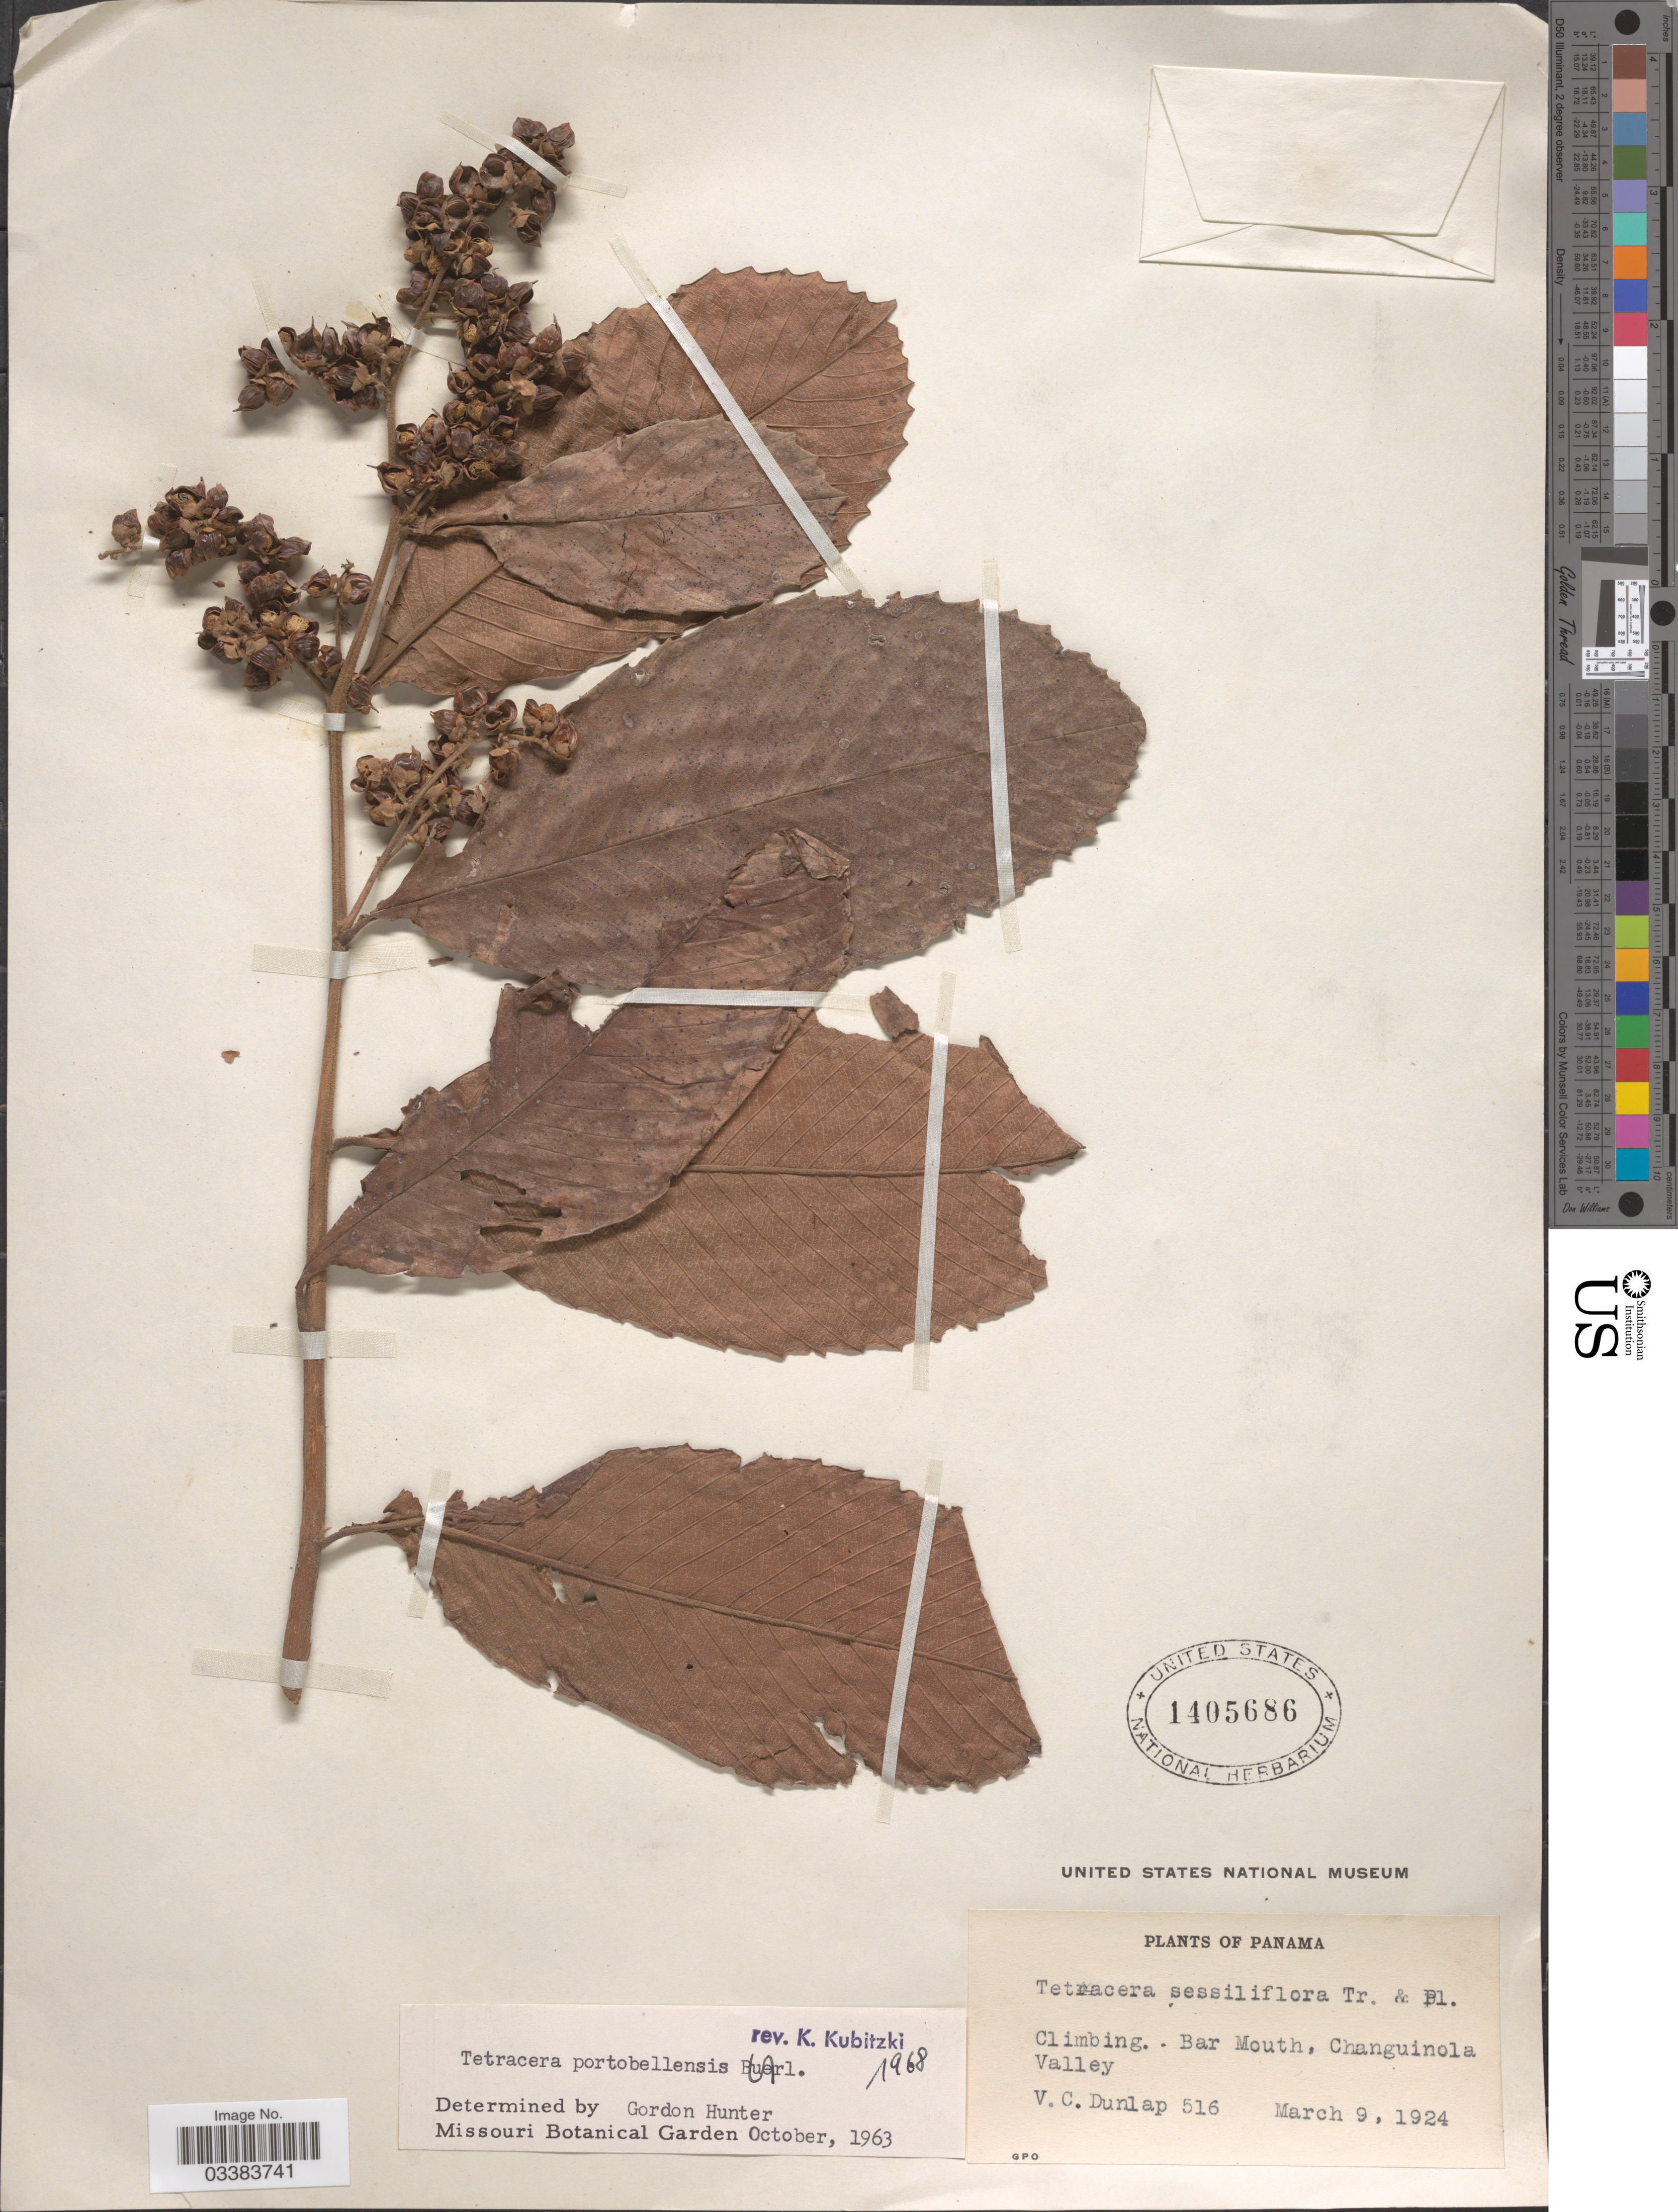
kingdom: Plantae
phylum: Tracheophyta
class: Magnoliopsida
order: Dilleniales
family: Dilleniaceae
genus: Tetracera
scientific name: Tetracera portobellensis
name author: Beurl.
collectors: V. C. Dunlap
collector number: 516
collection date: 1924-03-09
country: Panama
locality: Bar Mouth, Changuinola Valley.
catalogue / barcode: US 1405686